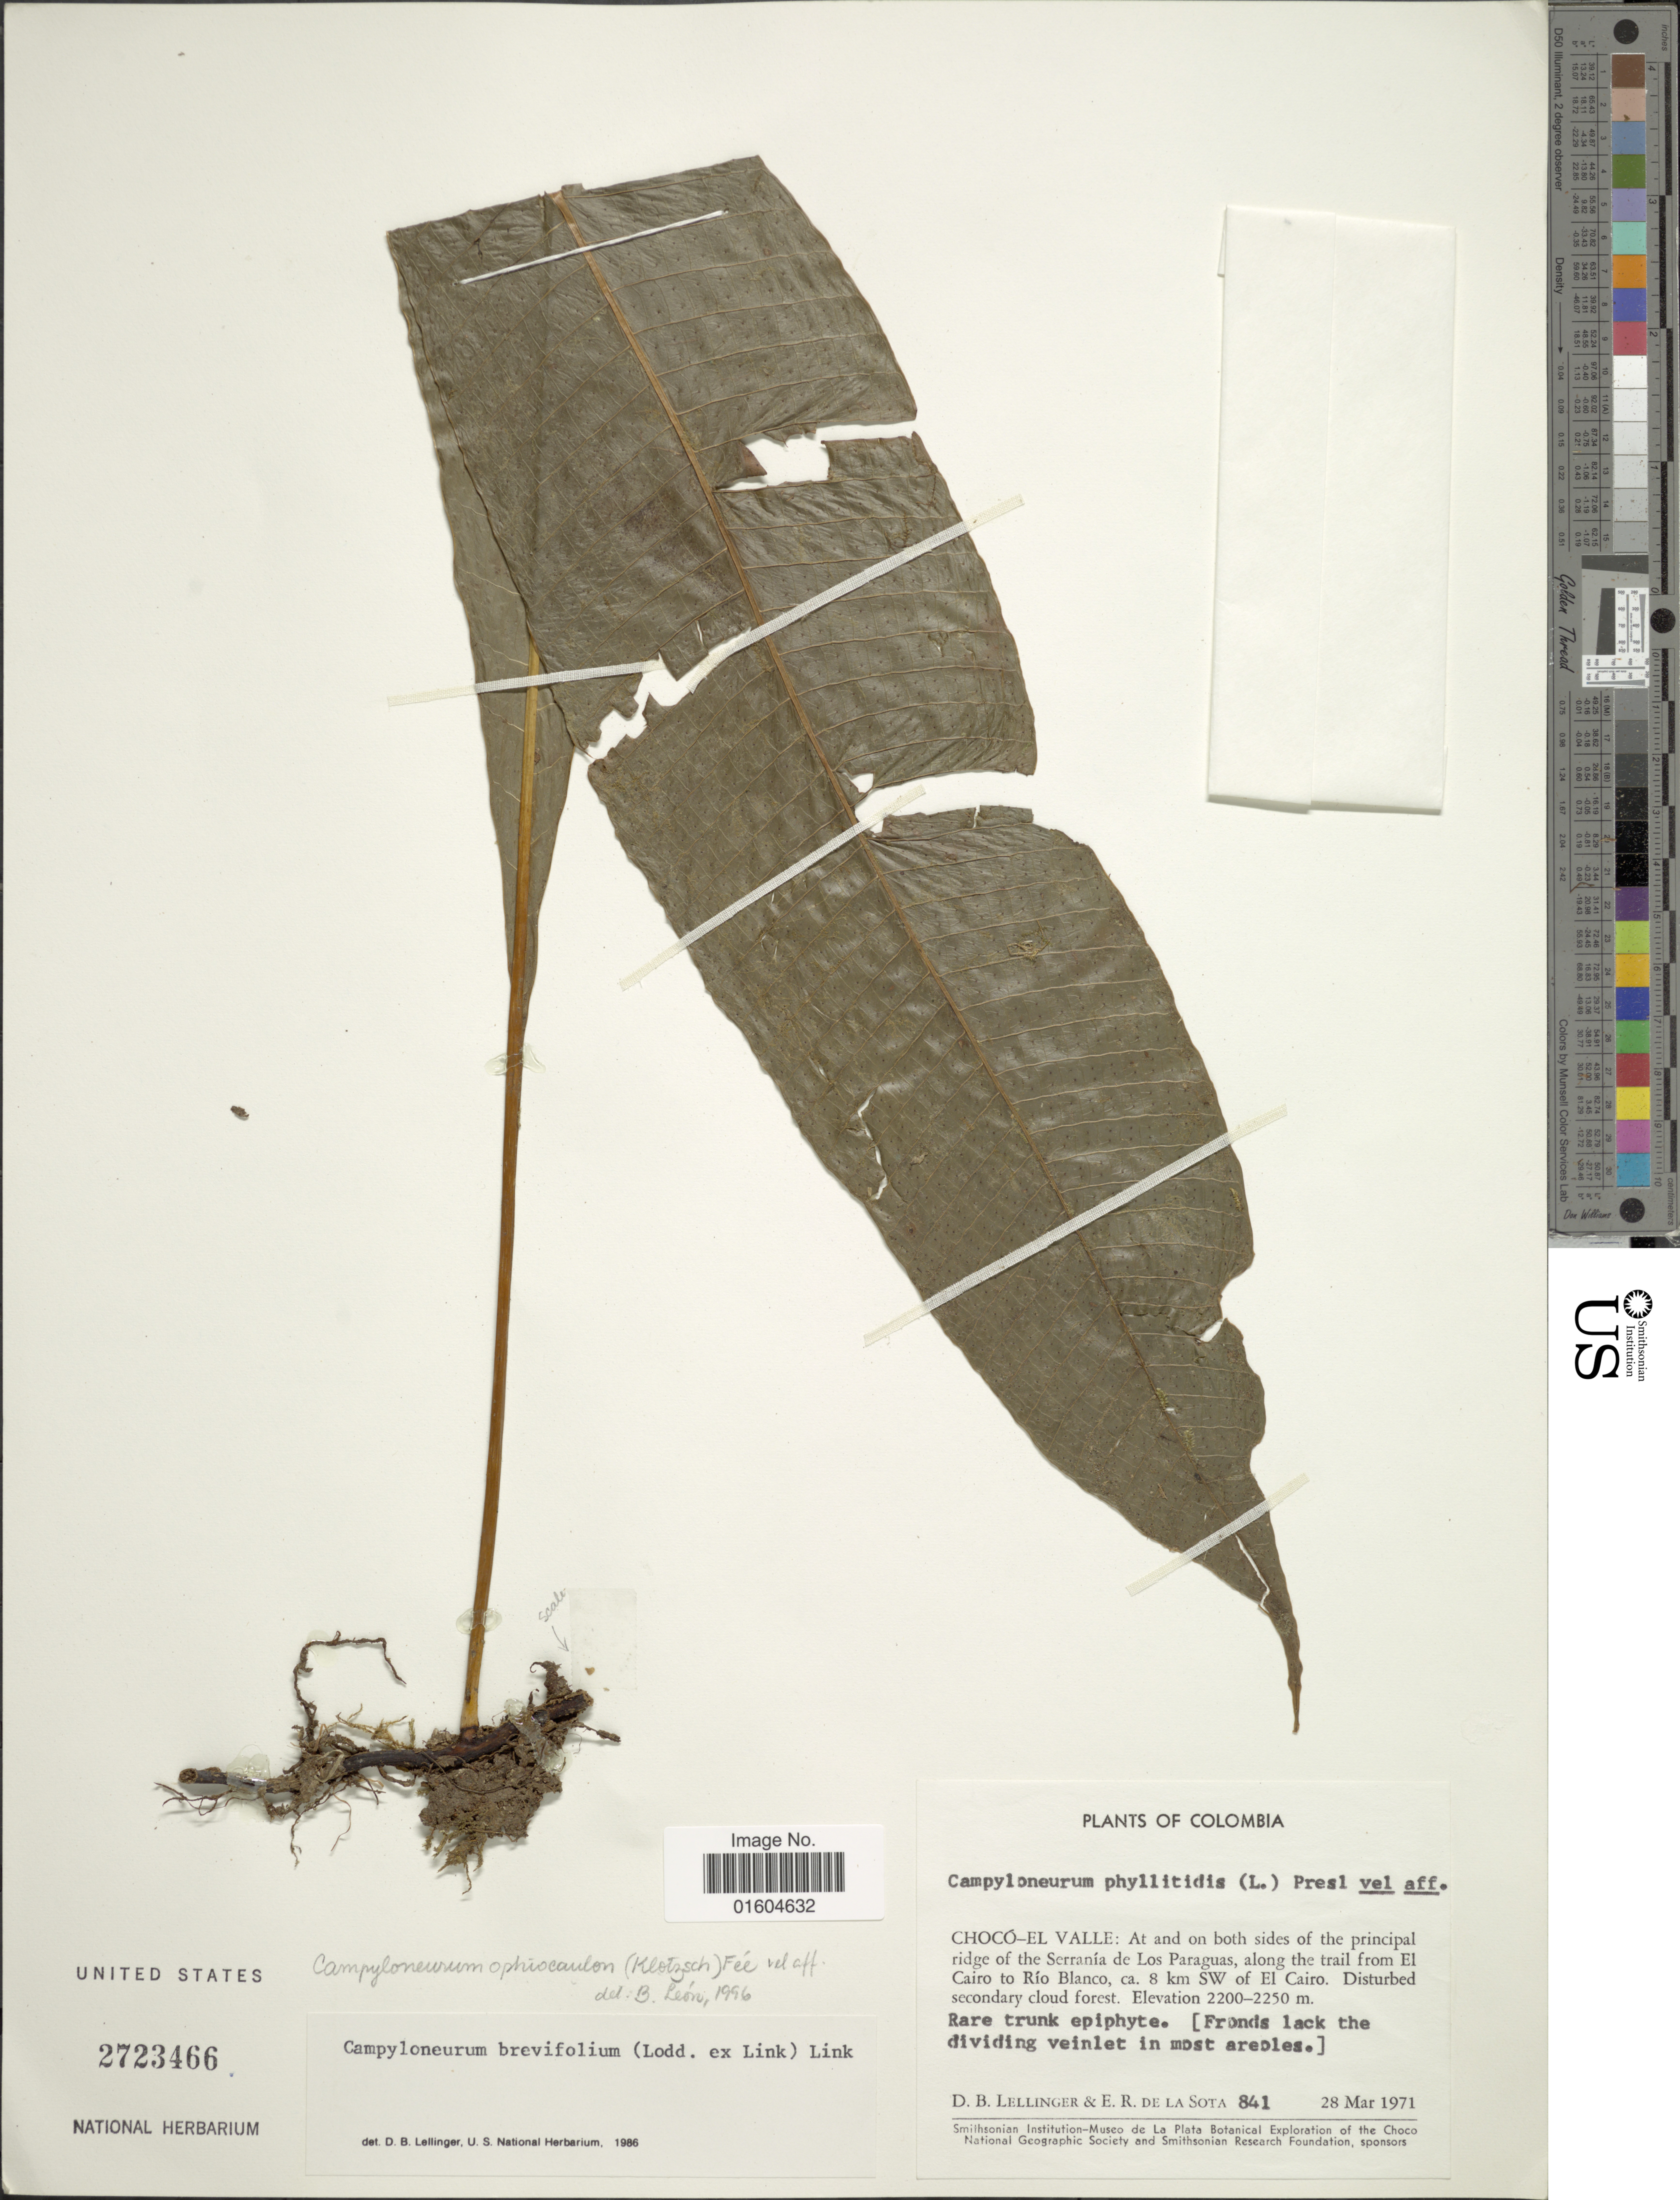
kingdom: Plantae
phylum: Tracheophyta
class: Polypodiopsida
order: Polypodiales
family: Polypodiaceae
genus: Campyloneurum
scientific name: Campyloneurum ophiocaulon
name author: (Klotzsch) Fée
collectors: D. B. Lellinger & E. R. de la Sota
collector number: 841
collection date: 1971-03-28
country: Colombia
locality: Colombia. Choco-El Valle: At and on both sides of the principal ridge of the Serania de Los Paraguas, along the trail from El Cairo to Rio Blanco, ca. 8 km SW of El Cairo. Disturbed secondary cloud forest.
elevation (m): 2200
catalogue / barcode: US 2723466